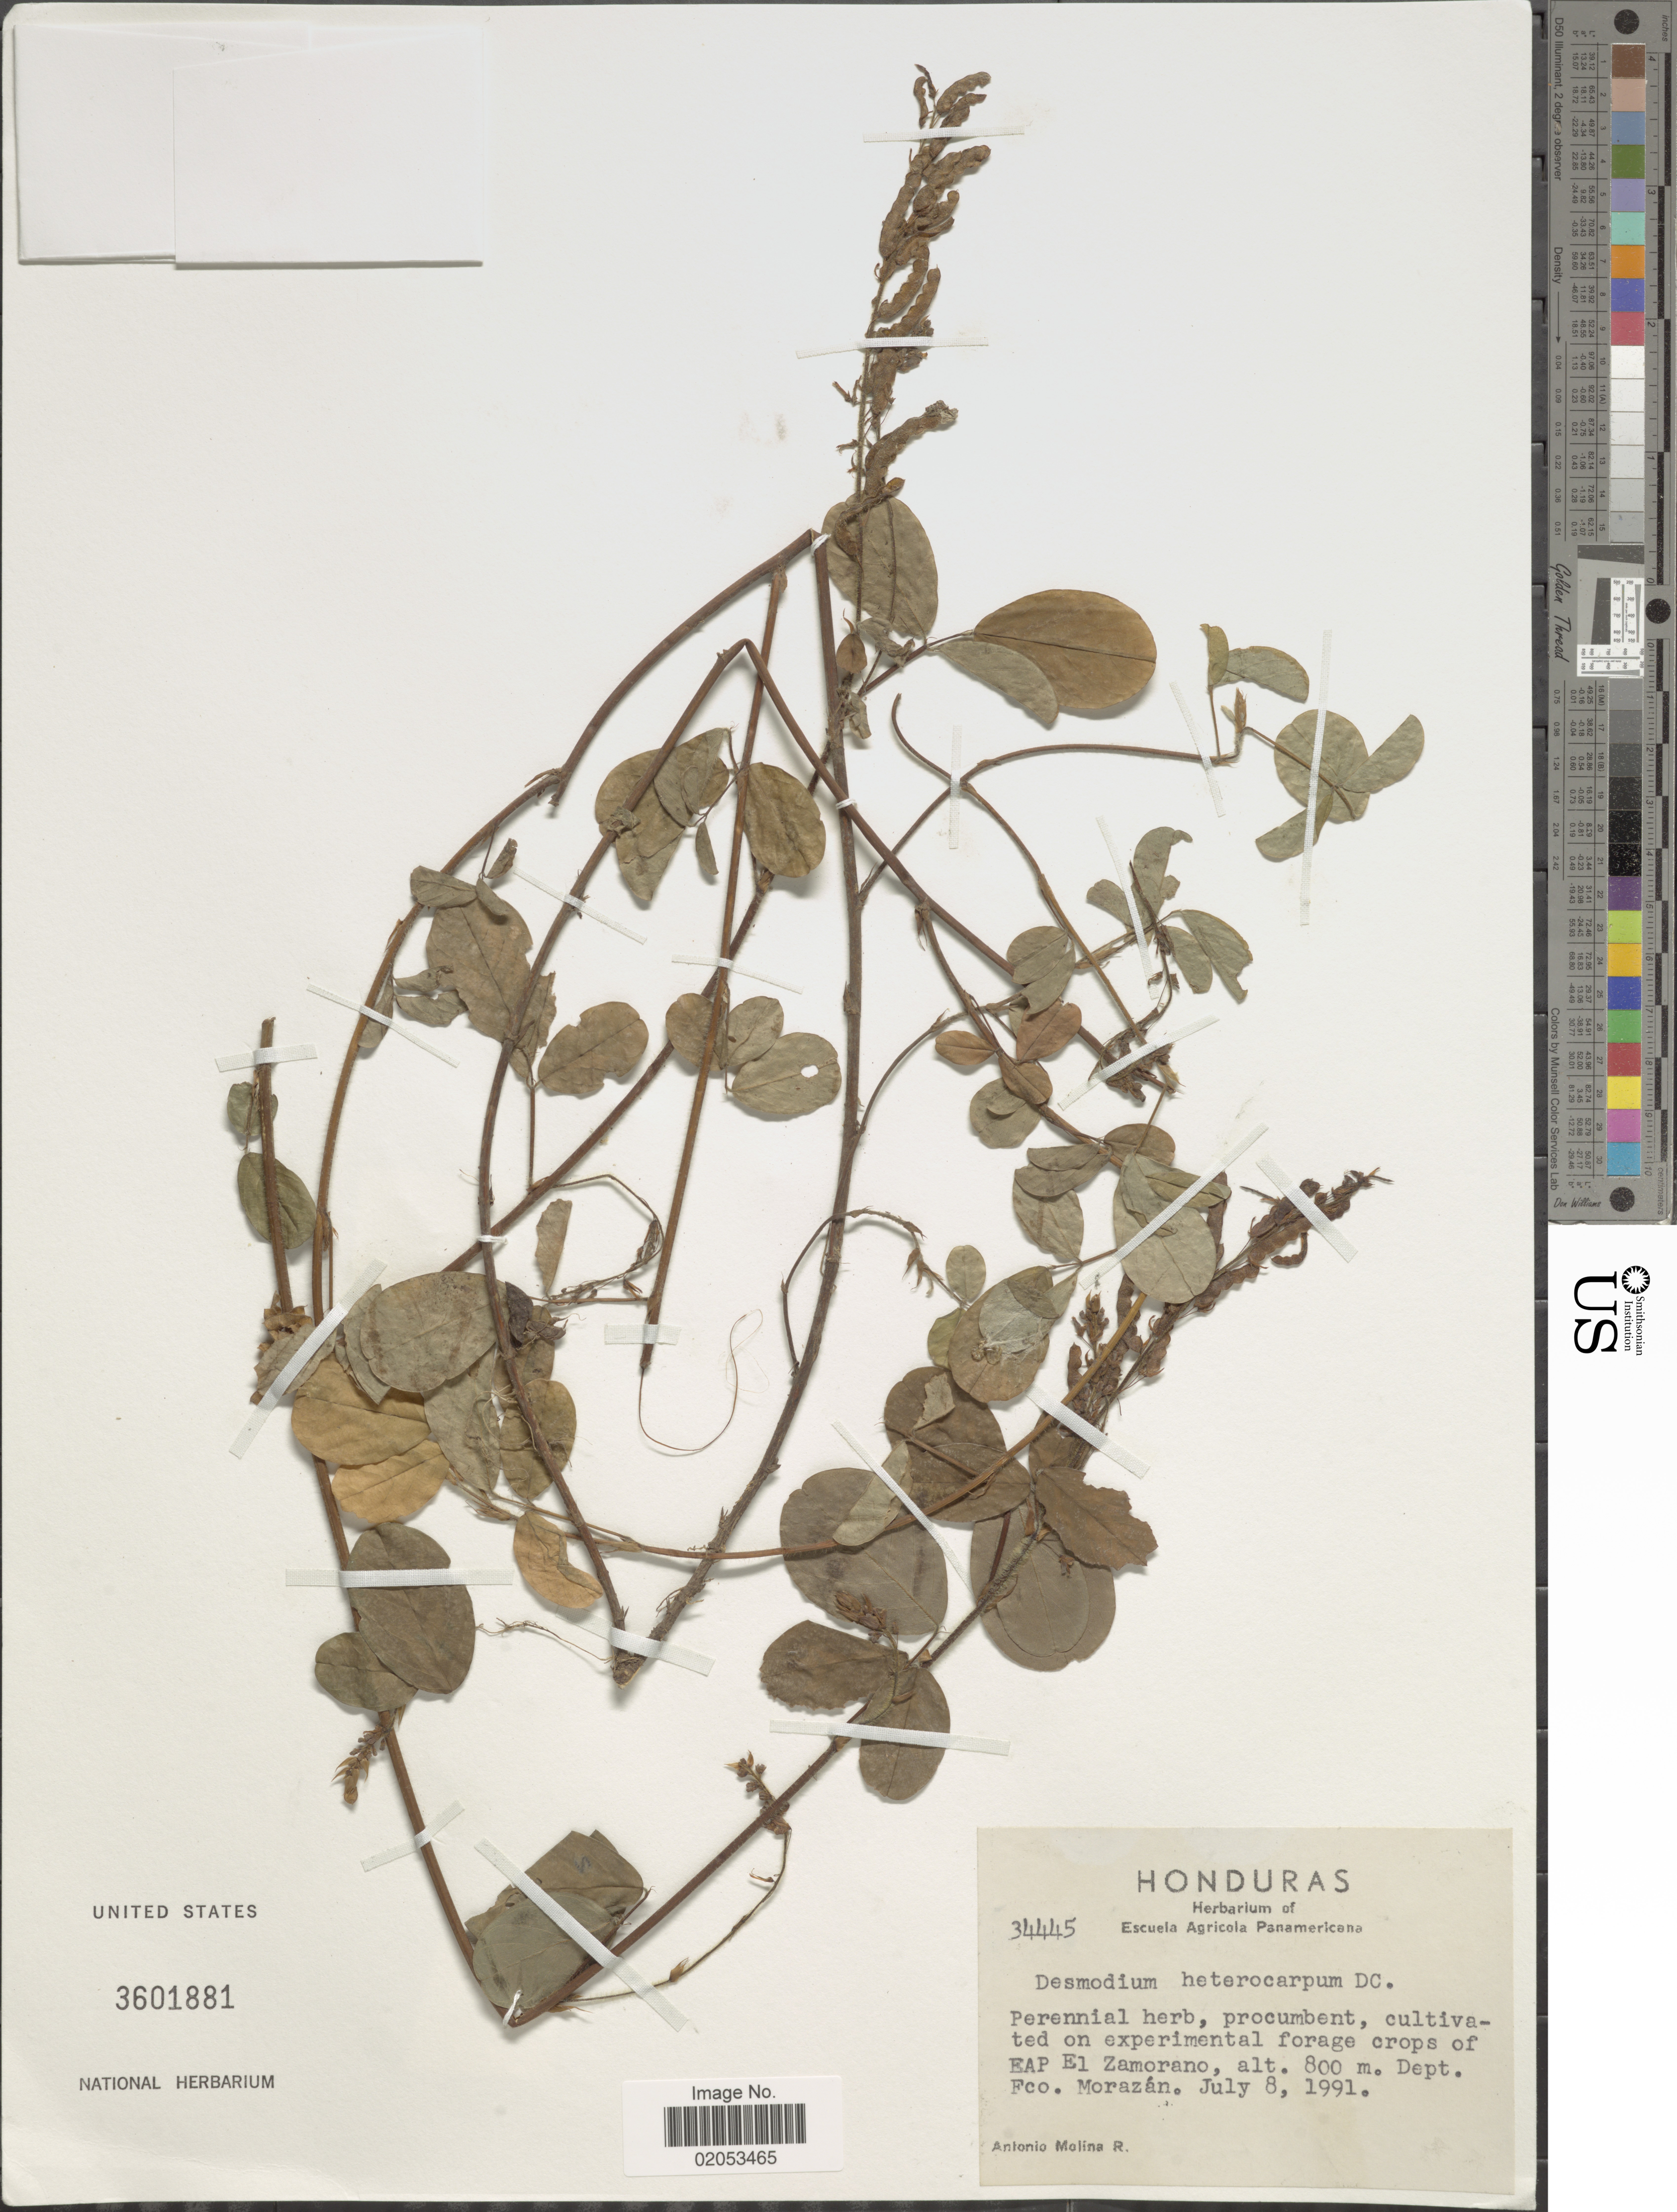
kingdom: Plantae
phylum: Tracheophyta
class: Magnoliopsida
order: Fabales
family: Fabaceae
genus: Grona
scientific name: Grona heterocarpos subsp. heterocarpos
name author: (L.) H. Ohashi & K. Ohashi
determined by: Strong, Mark T., (BOT), Smithsonian Institution - National Museum of Natural History (UNITED STATES)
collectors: A. Molina R.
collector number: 34445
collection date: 1991-07-08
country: Honduras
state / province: Fco. Morazán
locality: Cultivated on experimental forage crops of EAP El Zamorano, Dept. Morazán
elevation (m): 800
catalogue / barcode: US 3601881